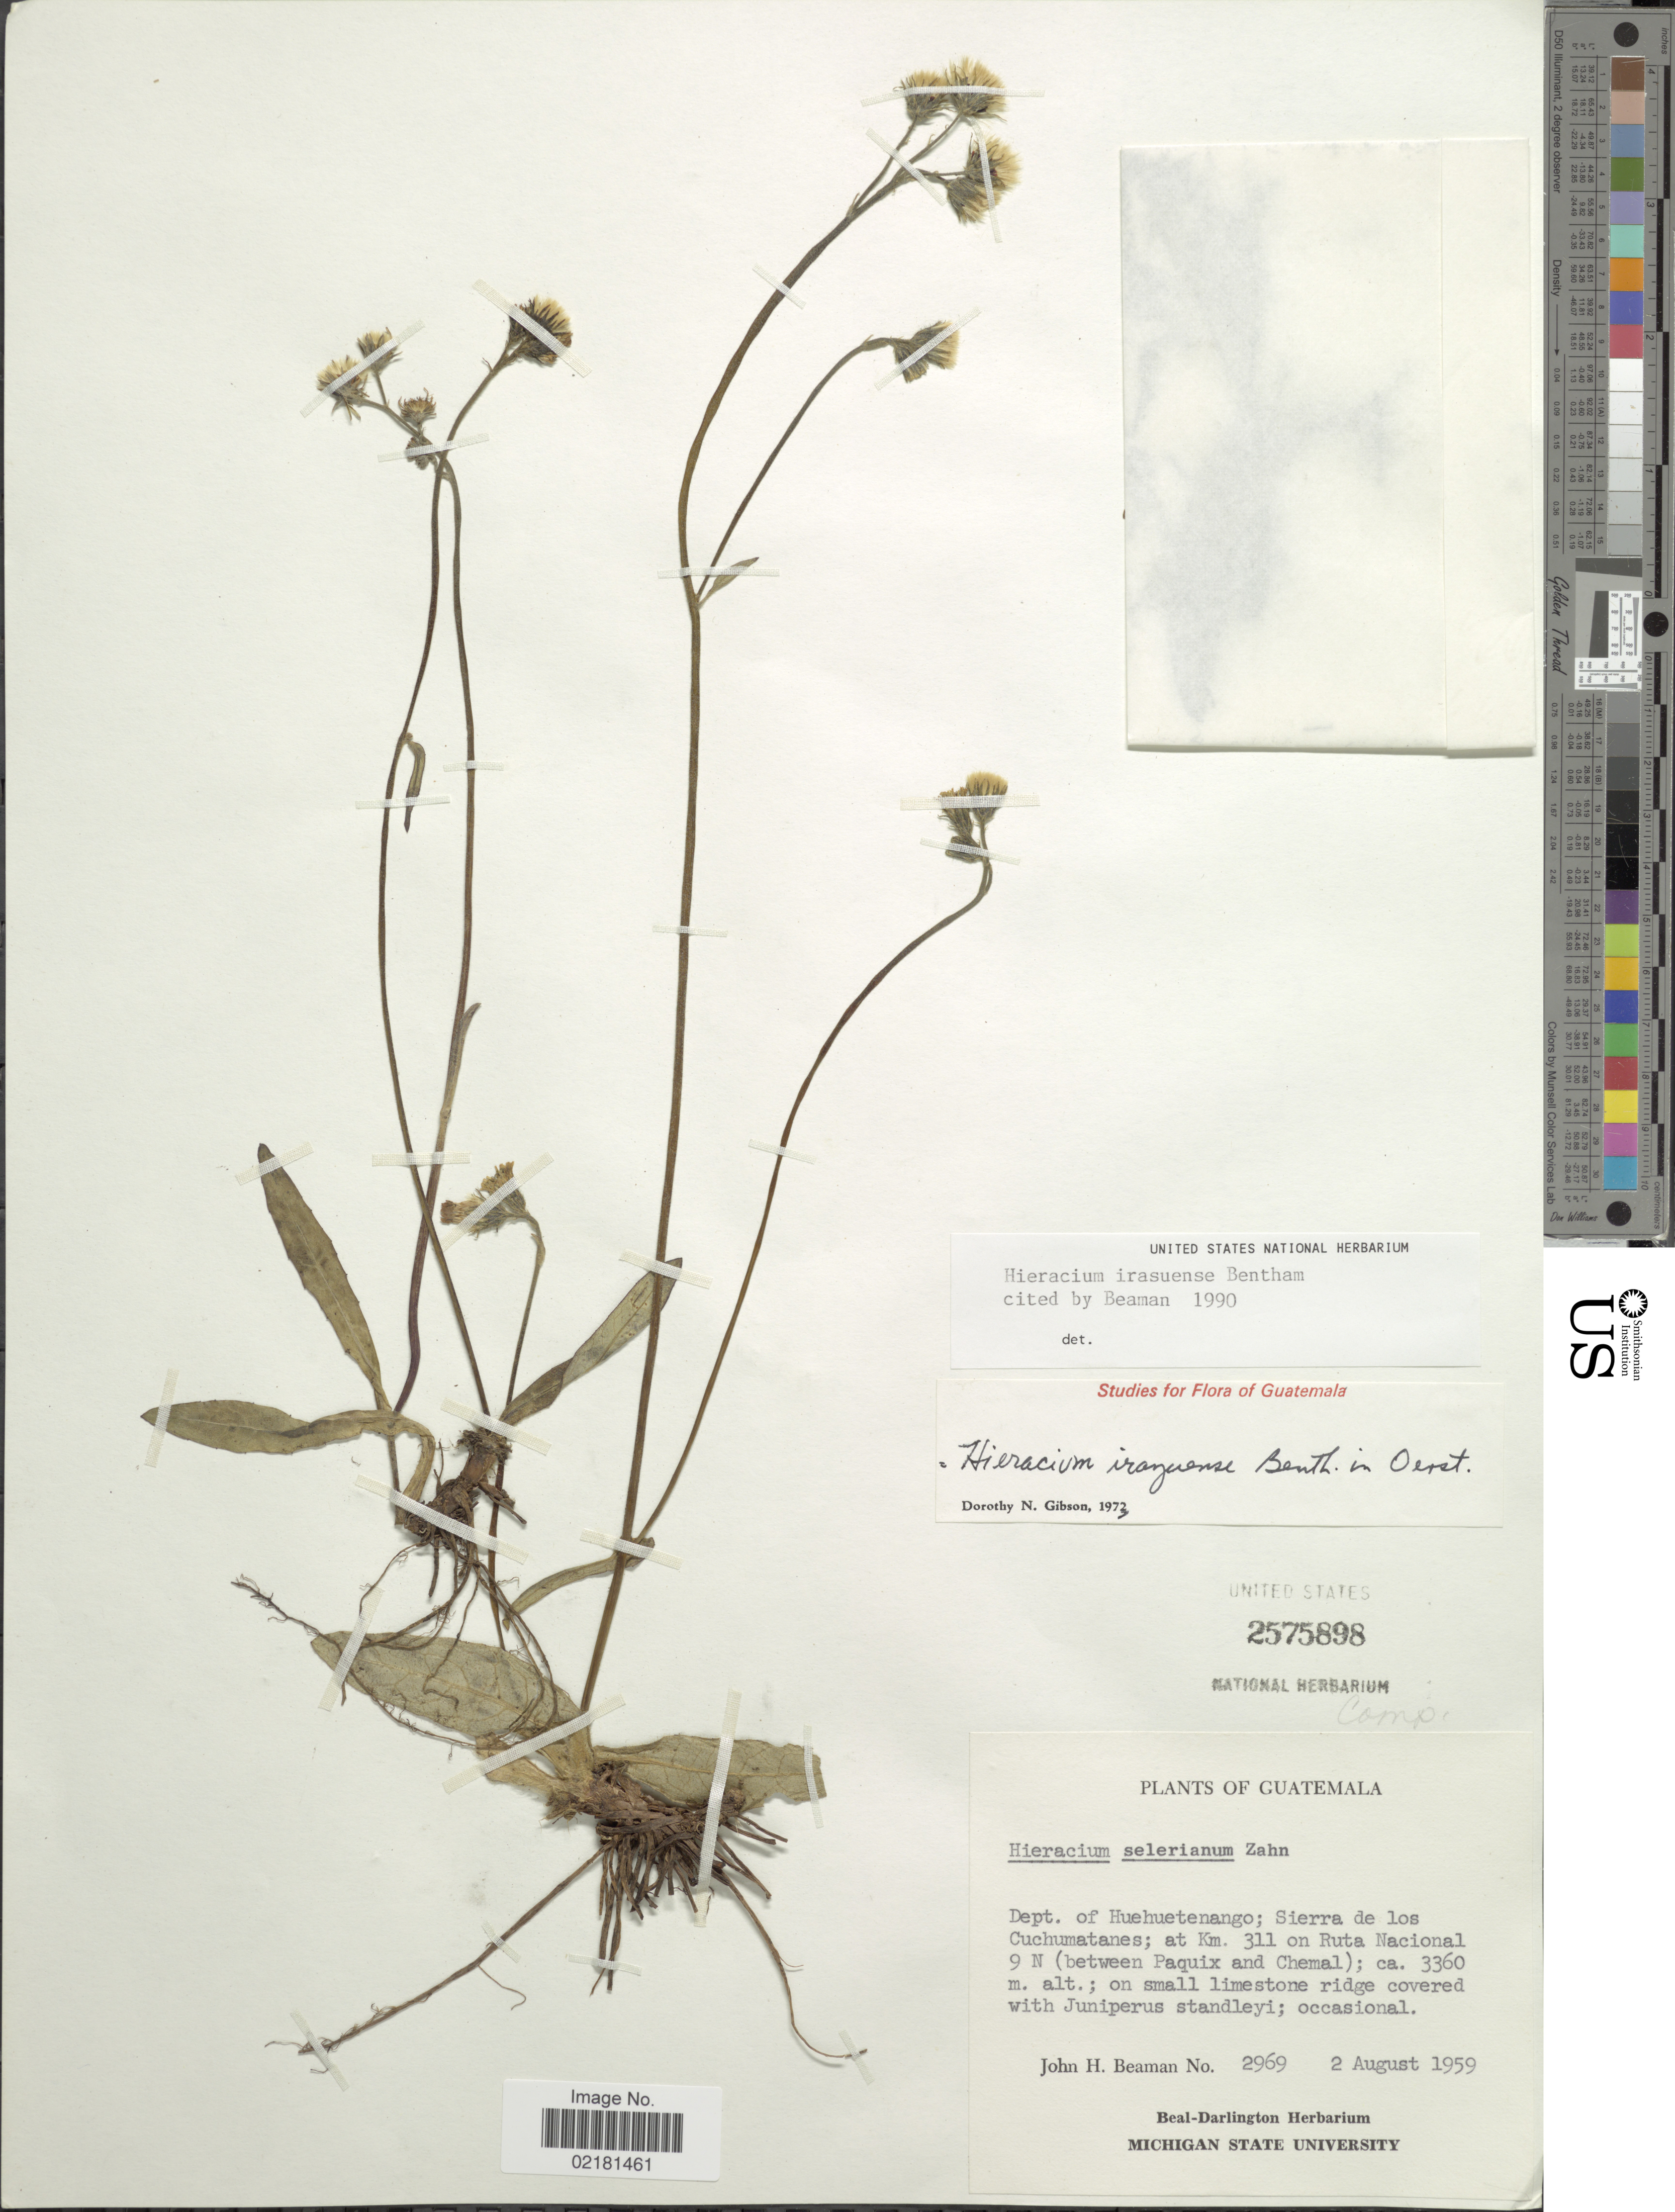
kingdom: Plantae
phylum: Tracheophyta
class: Magnoliopsida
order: Asterales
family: Asteraceae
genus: Hieracium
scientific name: Hieracium irasuense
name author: Benth.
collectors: J. H. Beaman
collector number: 2969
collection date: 1959-08-02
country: Guatemala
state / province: Huehuetenango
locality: Sierra de los Cuchumatanes; at Km. 311 on Ruta Nacional 9 N (between Paquix and Chemal).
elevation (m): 3360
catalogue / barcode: US 2575898